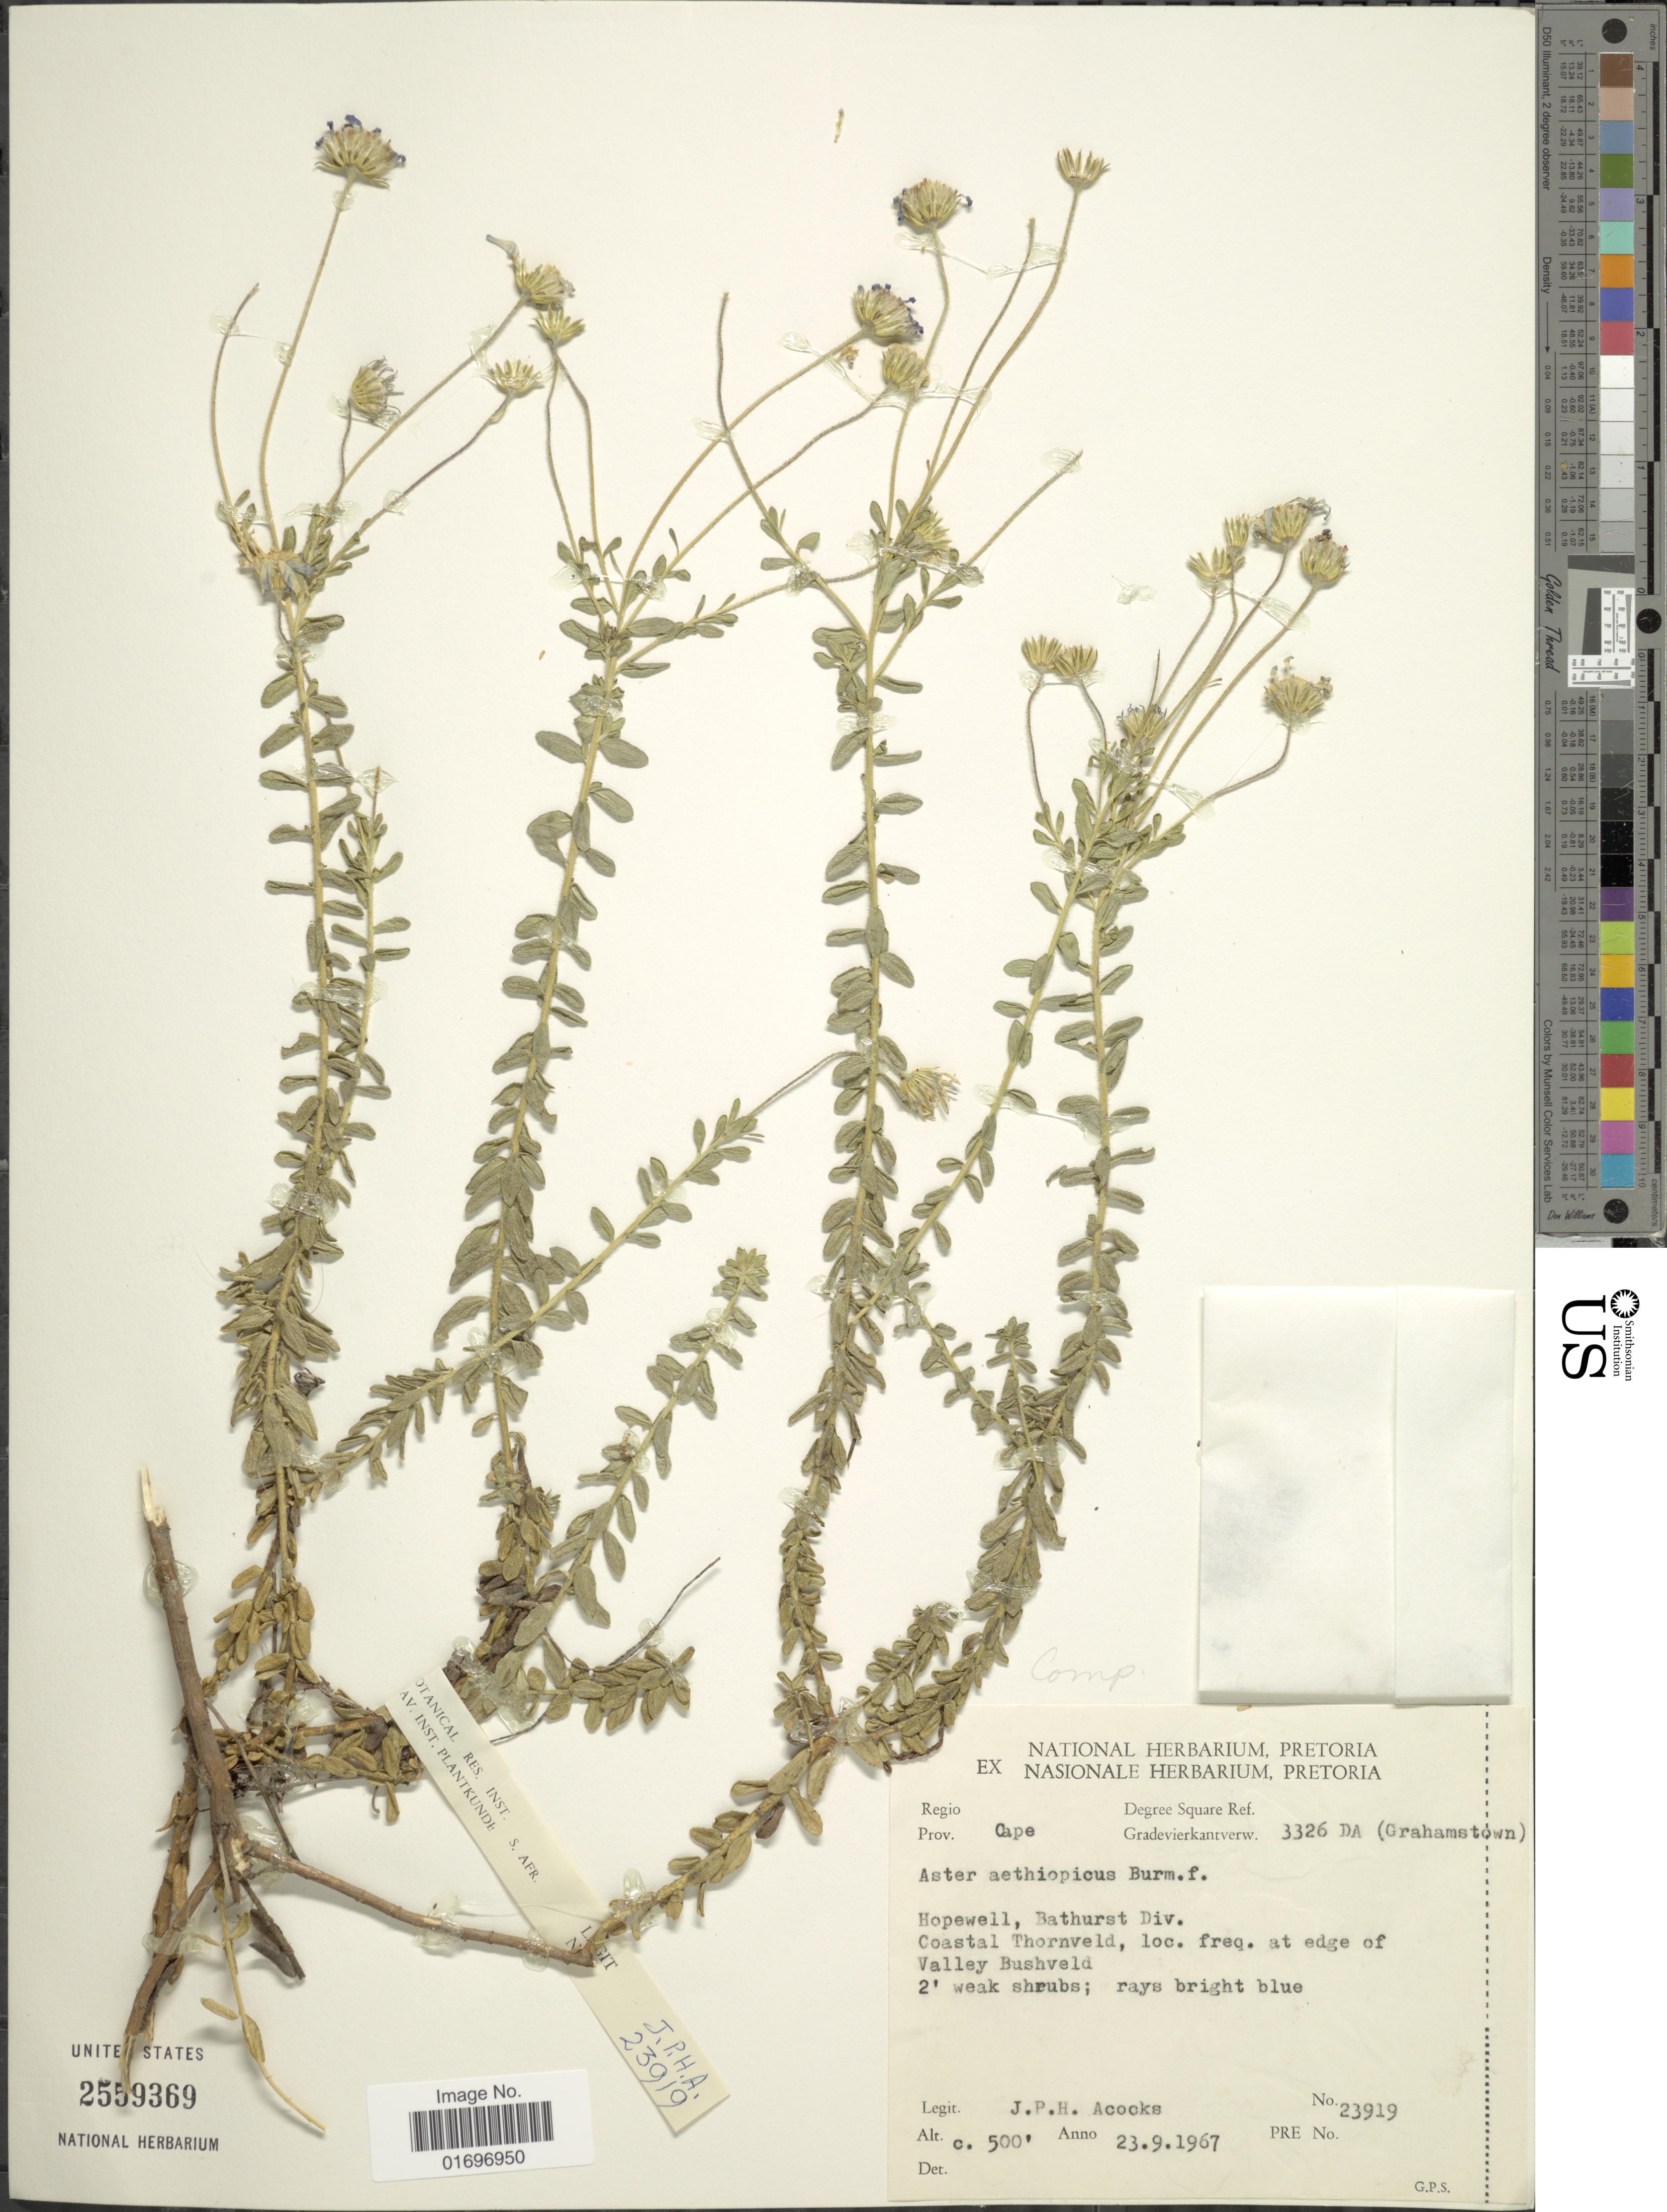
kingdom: Plantae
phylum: Tracheophyta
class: Magnoliopsida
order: Asterales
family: Asteraceae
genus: Aster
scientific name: Aster aethiopicus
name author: Burm. f.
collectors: J. P. Acocks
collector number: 23919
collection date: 1967-09-23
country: South Africa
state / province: Eastern Cape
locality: Prov. Cape. Hopewell, Bathurst Div. Coastal Thornveld, loc. freq. at edge of Valley Bushveld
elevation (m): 152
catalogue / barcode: US 2559369